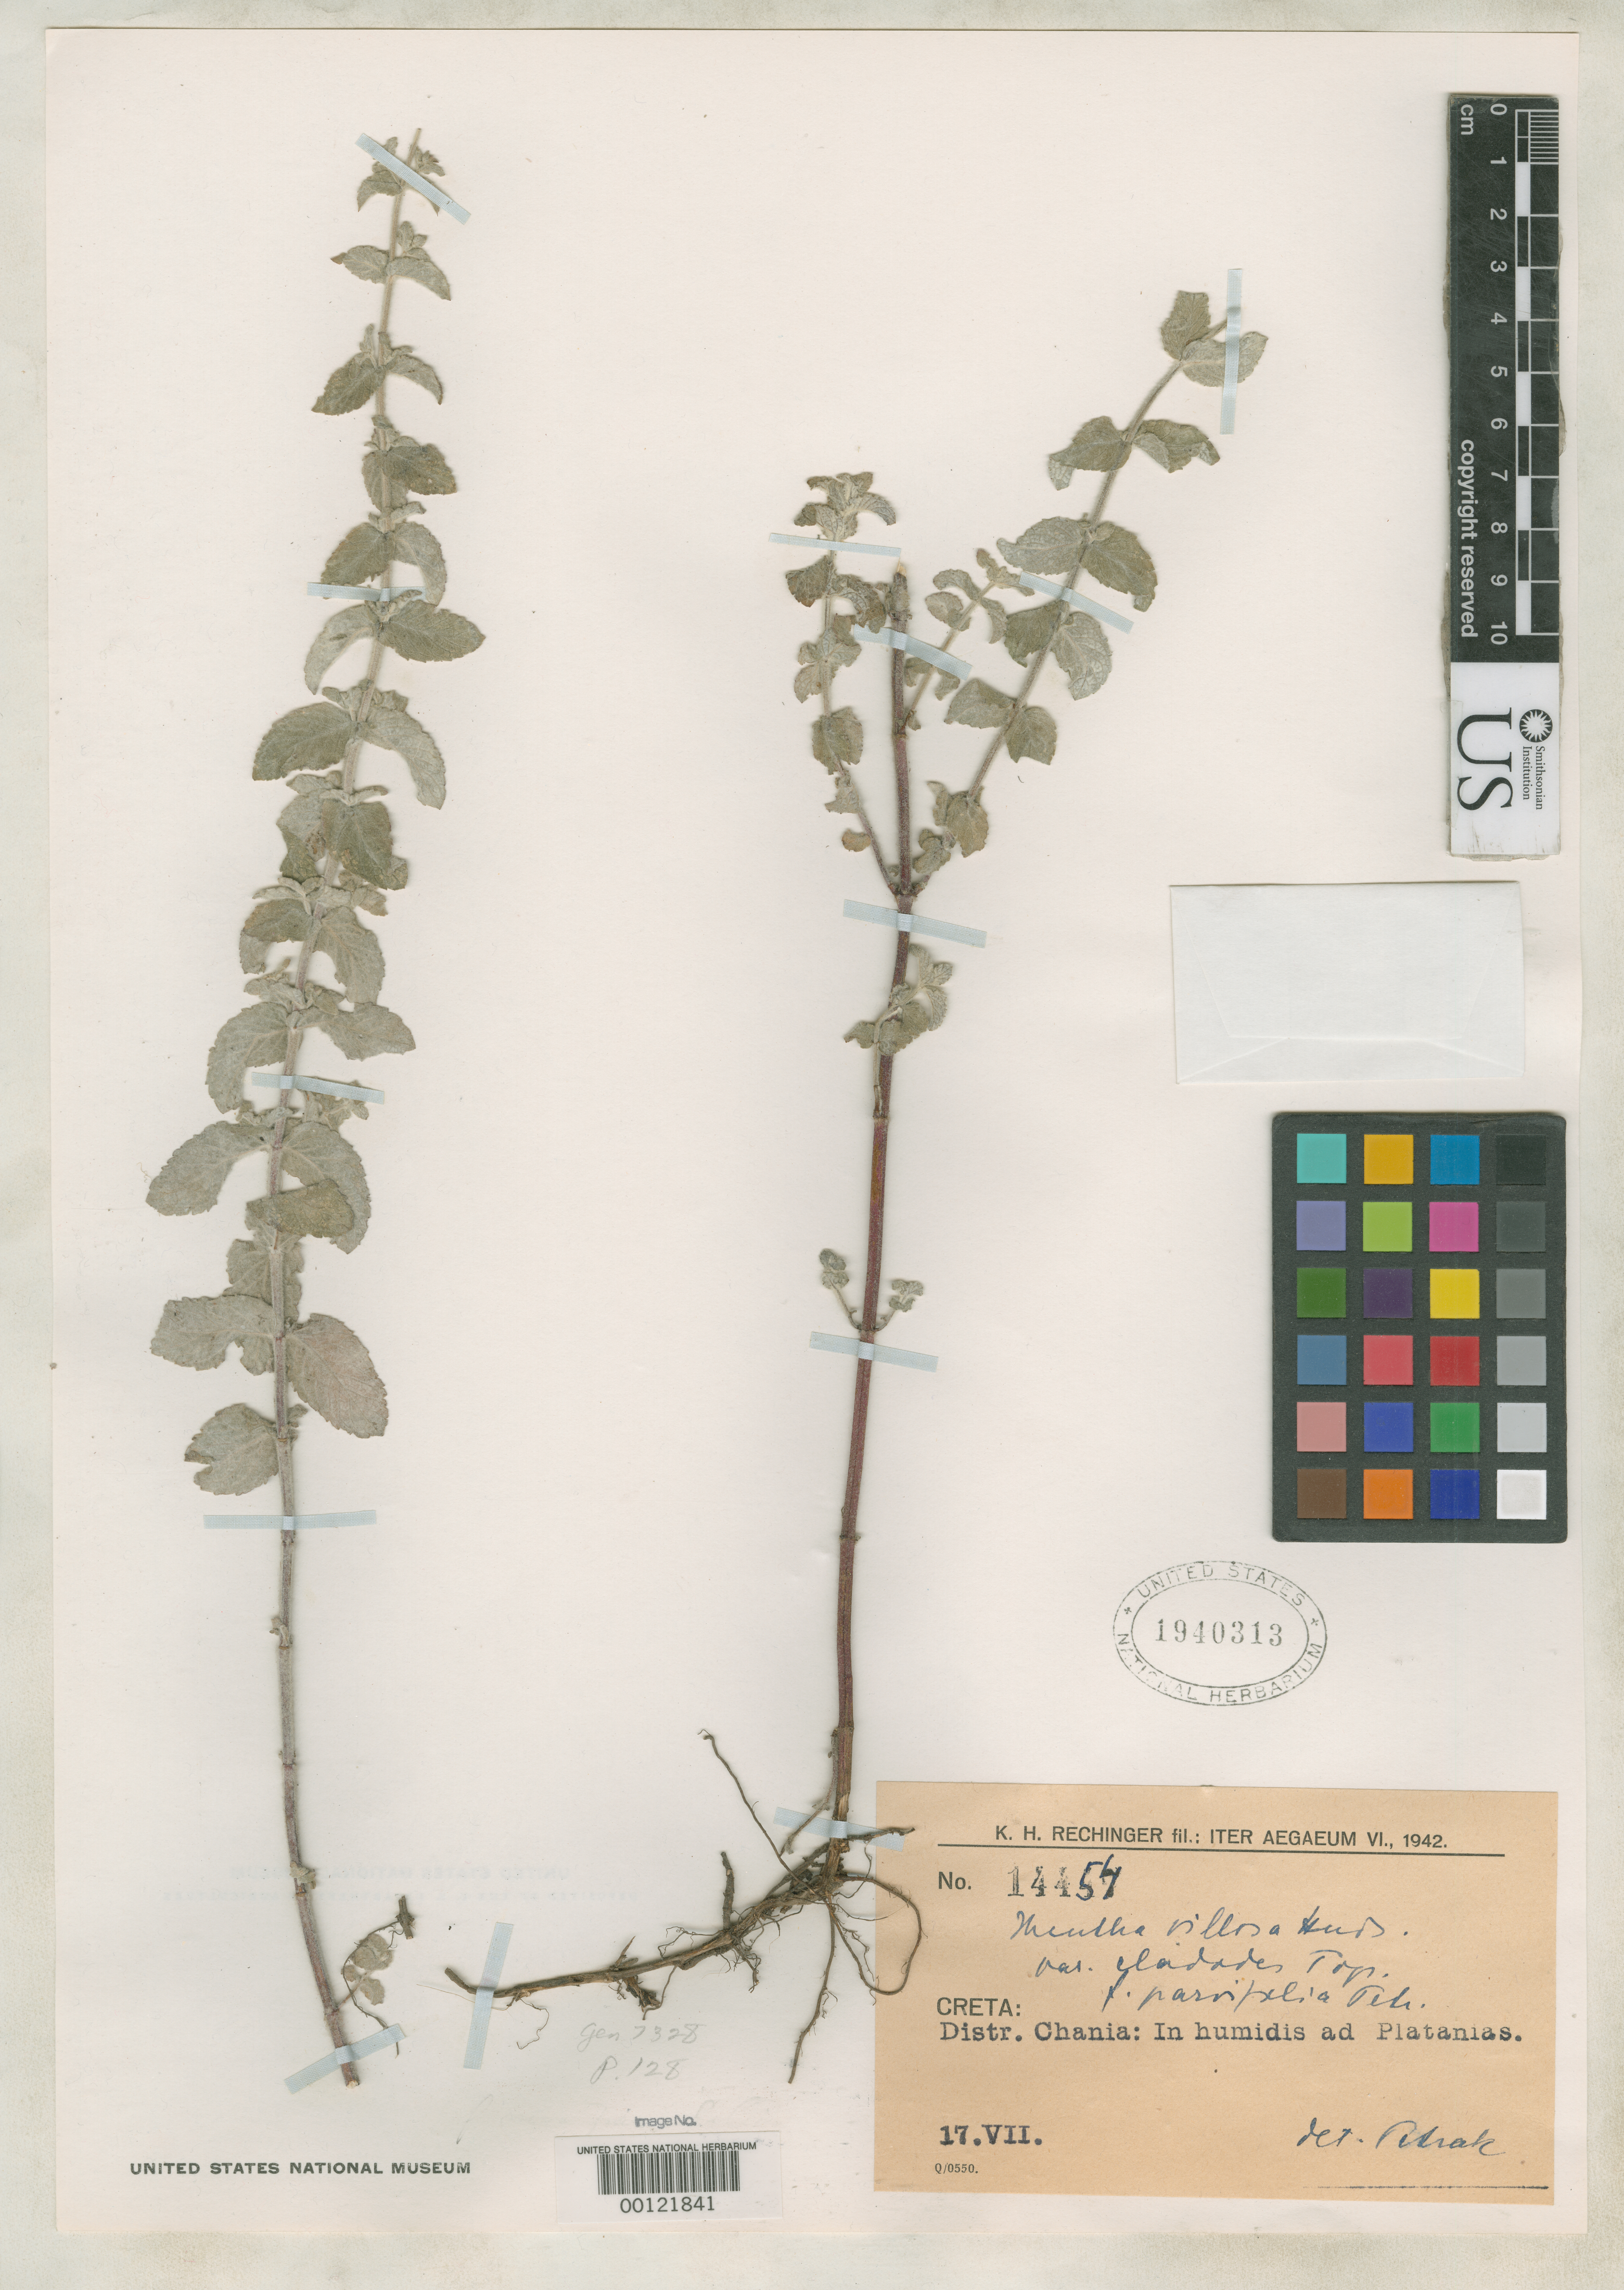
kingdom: Plantae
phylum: Tracheophyta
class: Magnoliopsida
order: Lamiales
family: Lamiaceae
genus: Mentha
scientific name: Mentha villosa f. parvifolia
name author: Petr. in Rech. f.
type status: Isotype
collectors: K. H. Rechinger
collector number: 14454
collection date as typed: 17 Jul 1942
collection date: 1942-07-17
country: Greece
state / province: Crete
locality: Chania.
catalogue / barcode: US 1940313